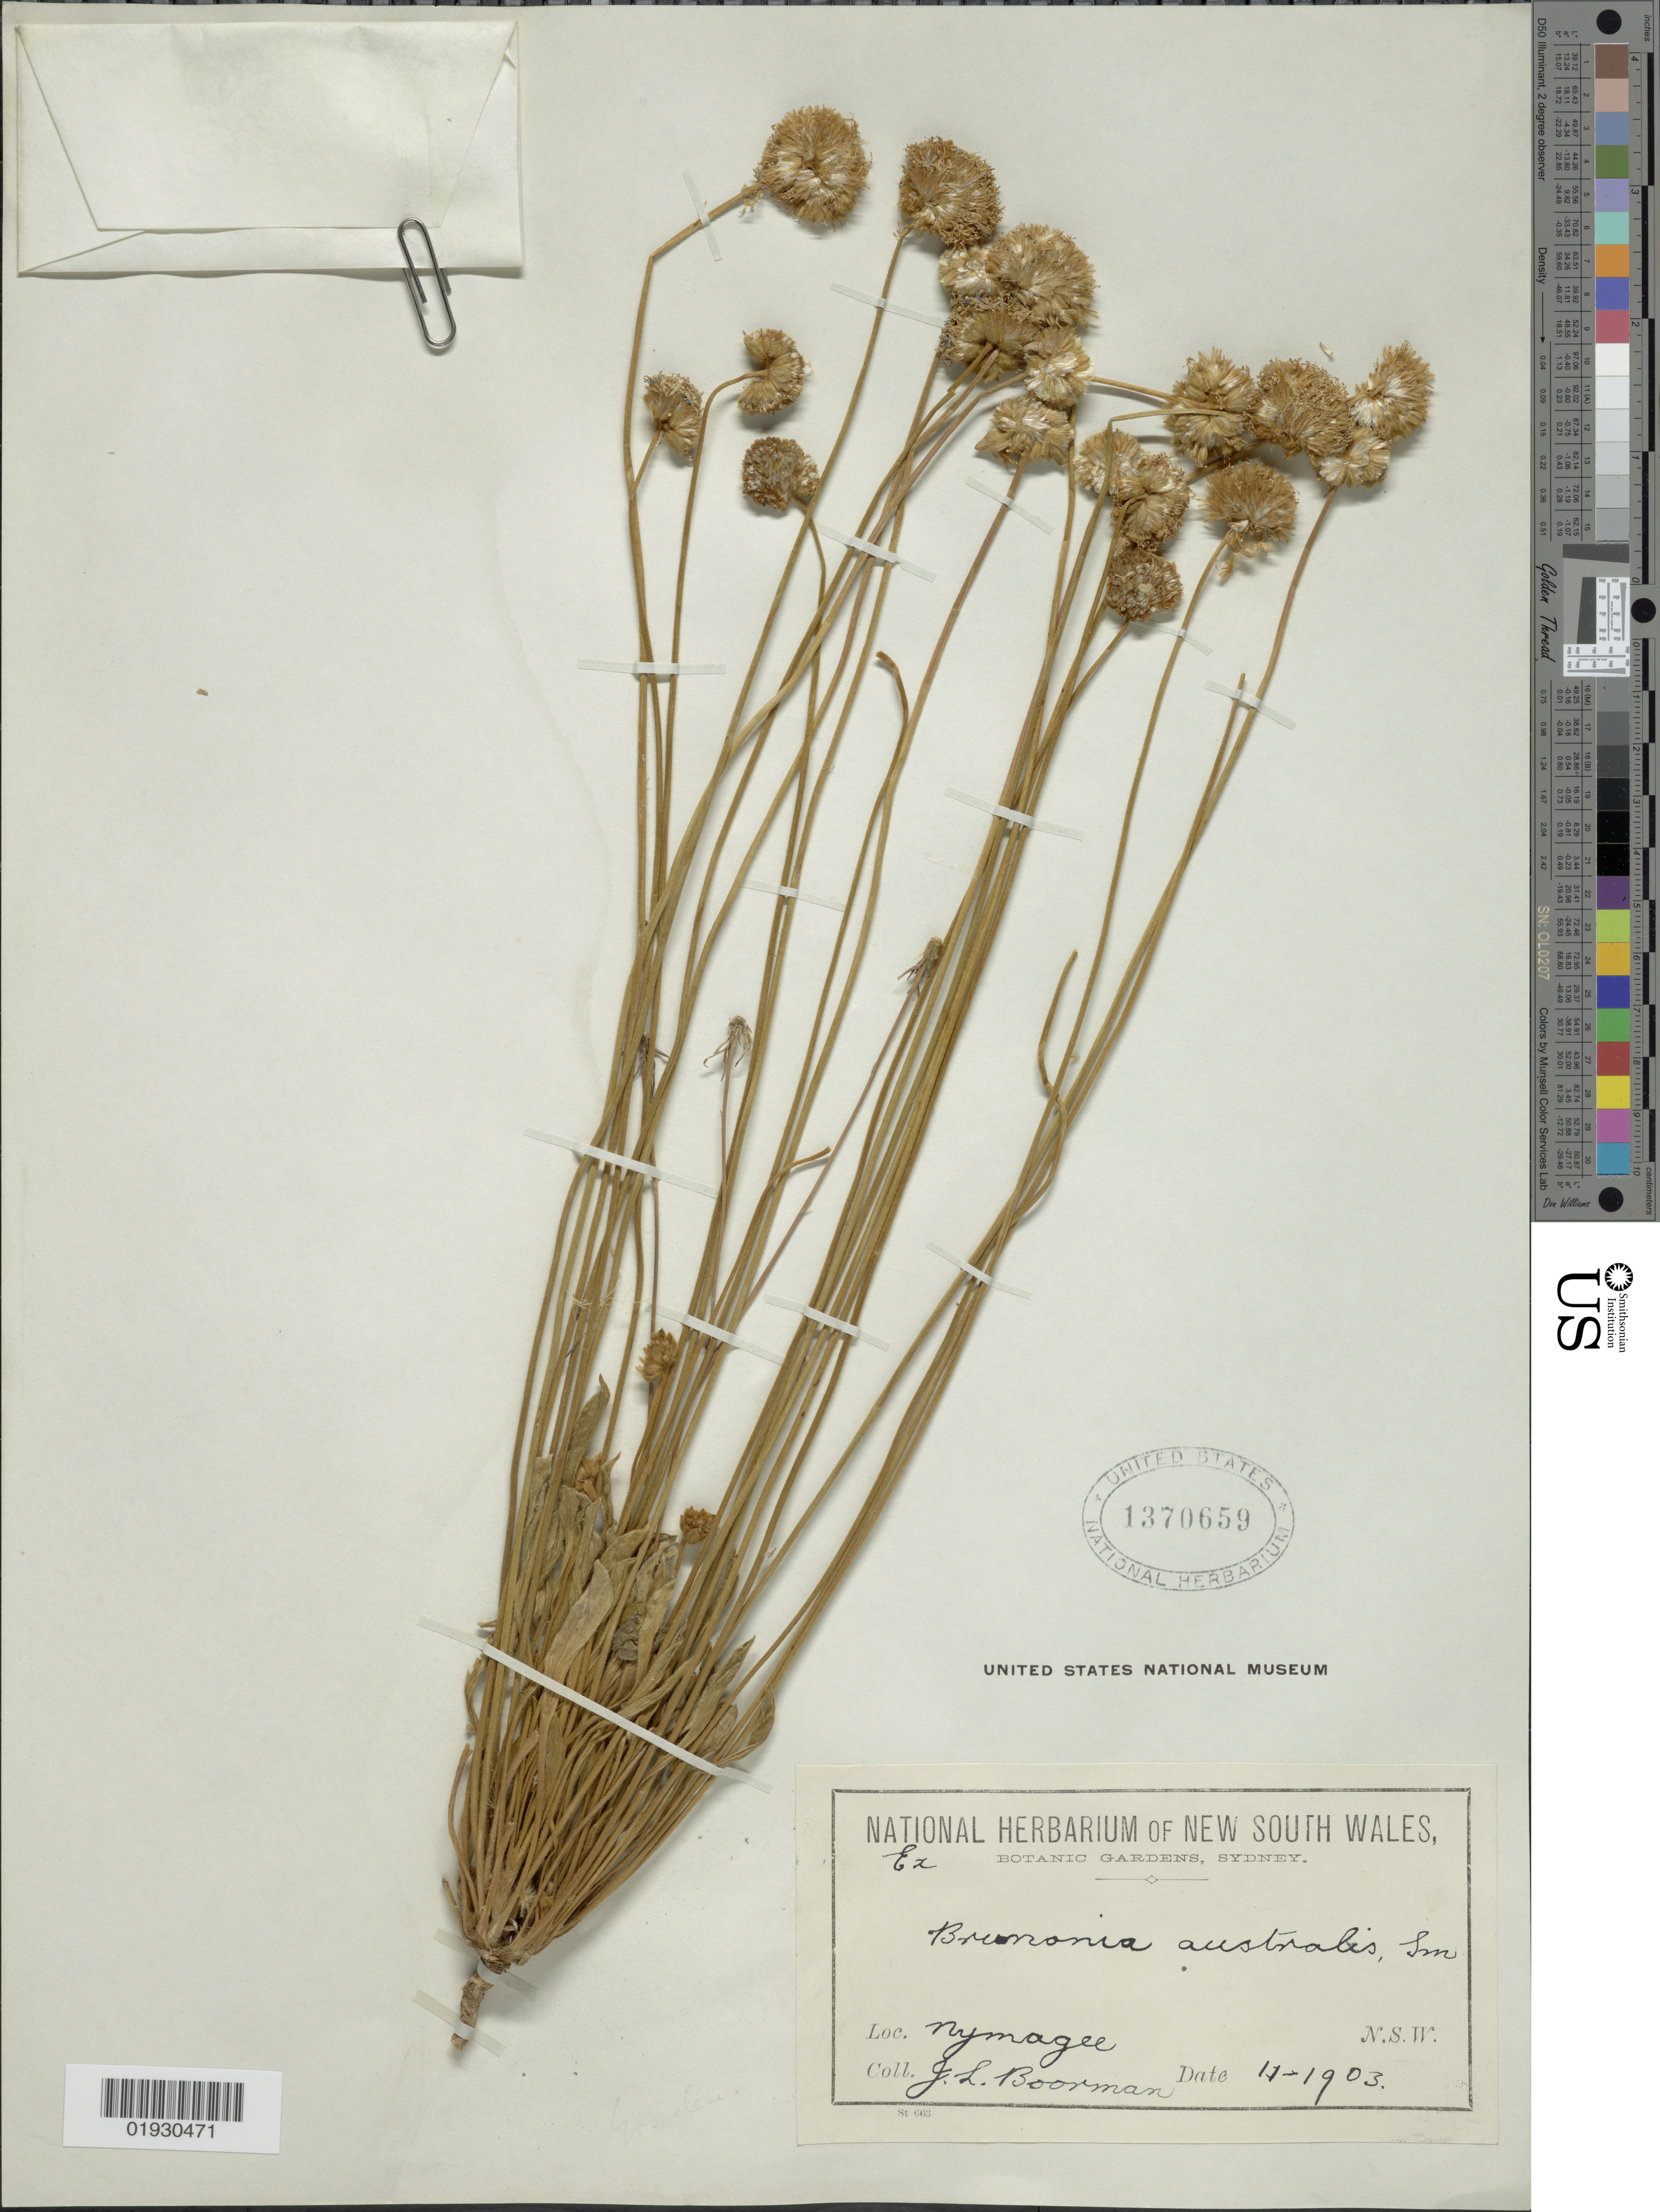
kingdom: Plantae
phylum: Tracheophyta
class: Magnoliopsida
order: Asterales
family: Goodeniaceae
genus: Brunonia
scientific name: Brunonia australis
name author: Sm. ex R. Br.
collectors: J. Boorman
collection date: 1903-11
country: Australia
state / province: New South Wales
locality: Nymagee. N.S.W.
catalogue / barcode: US 1370659